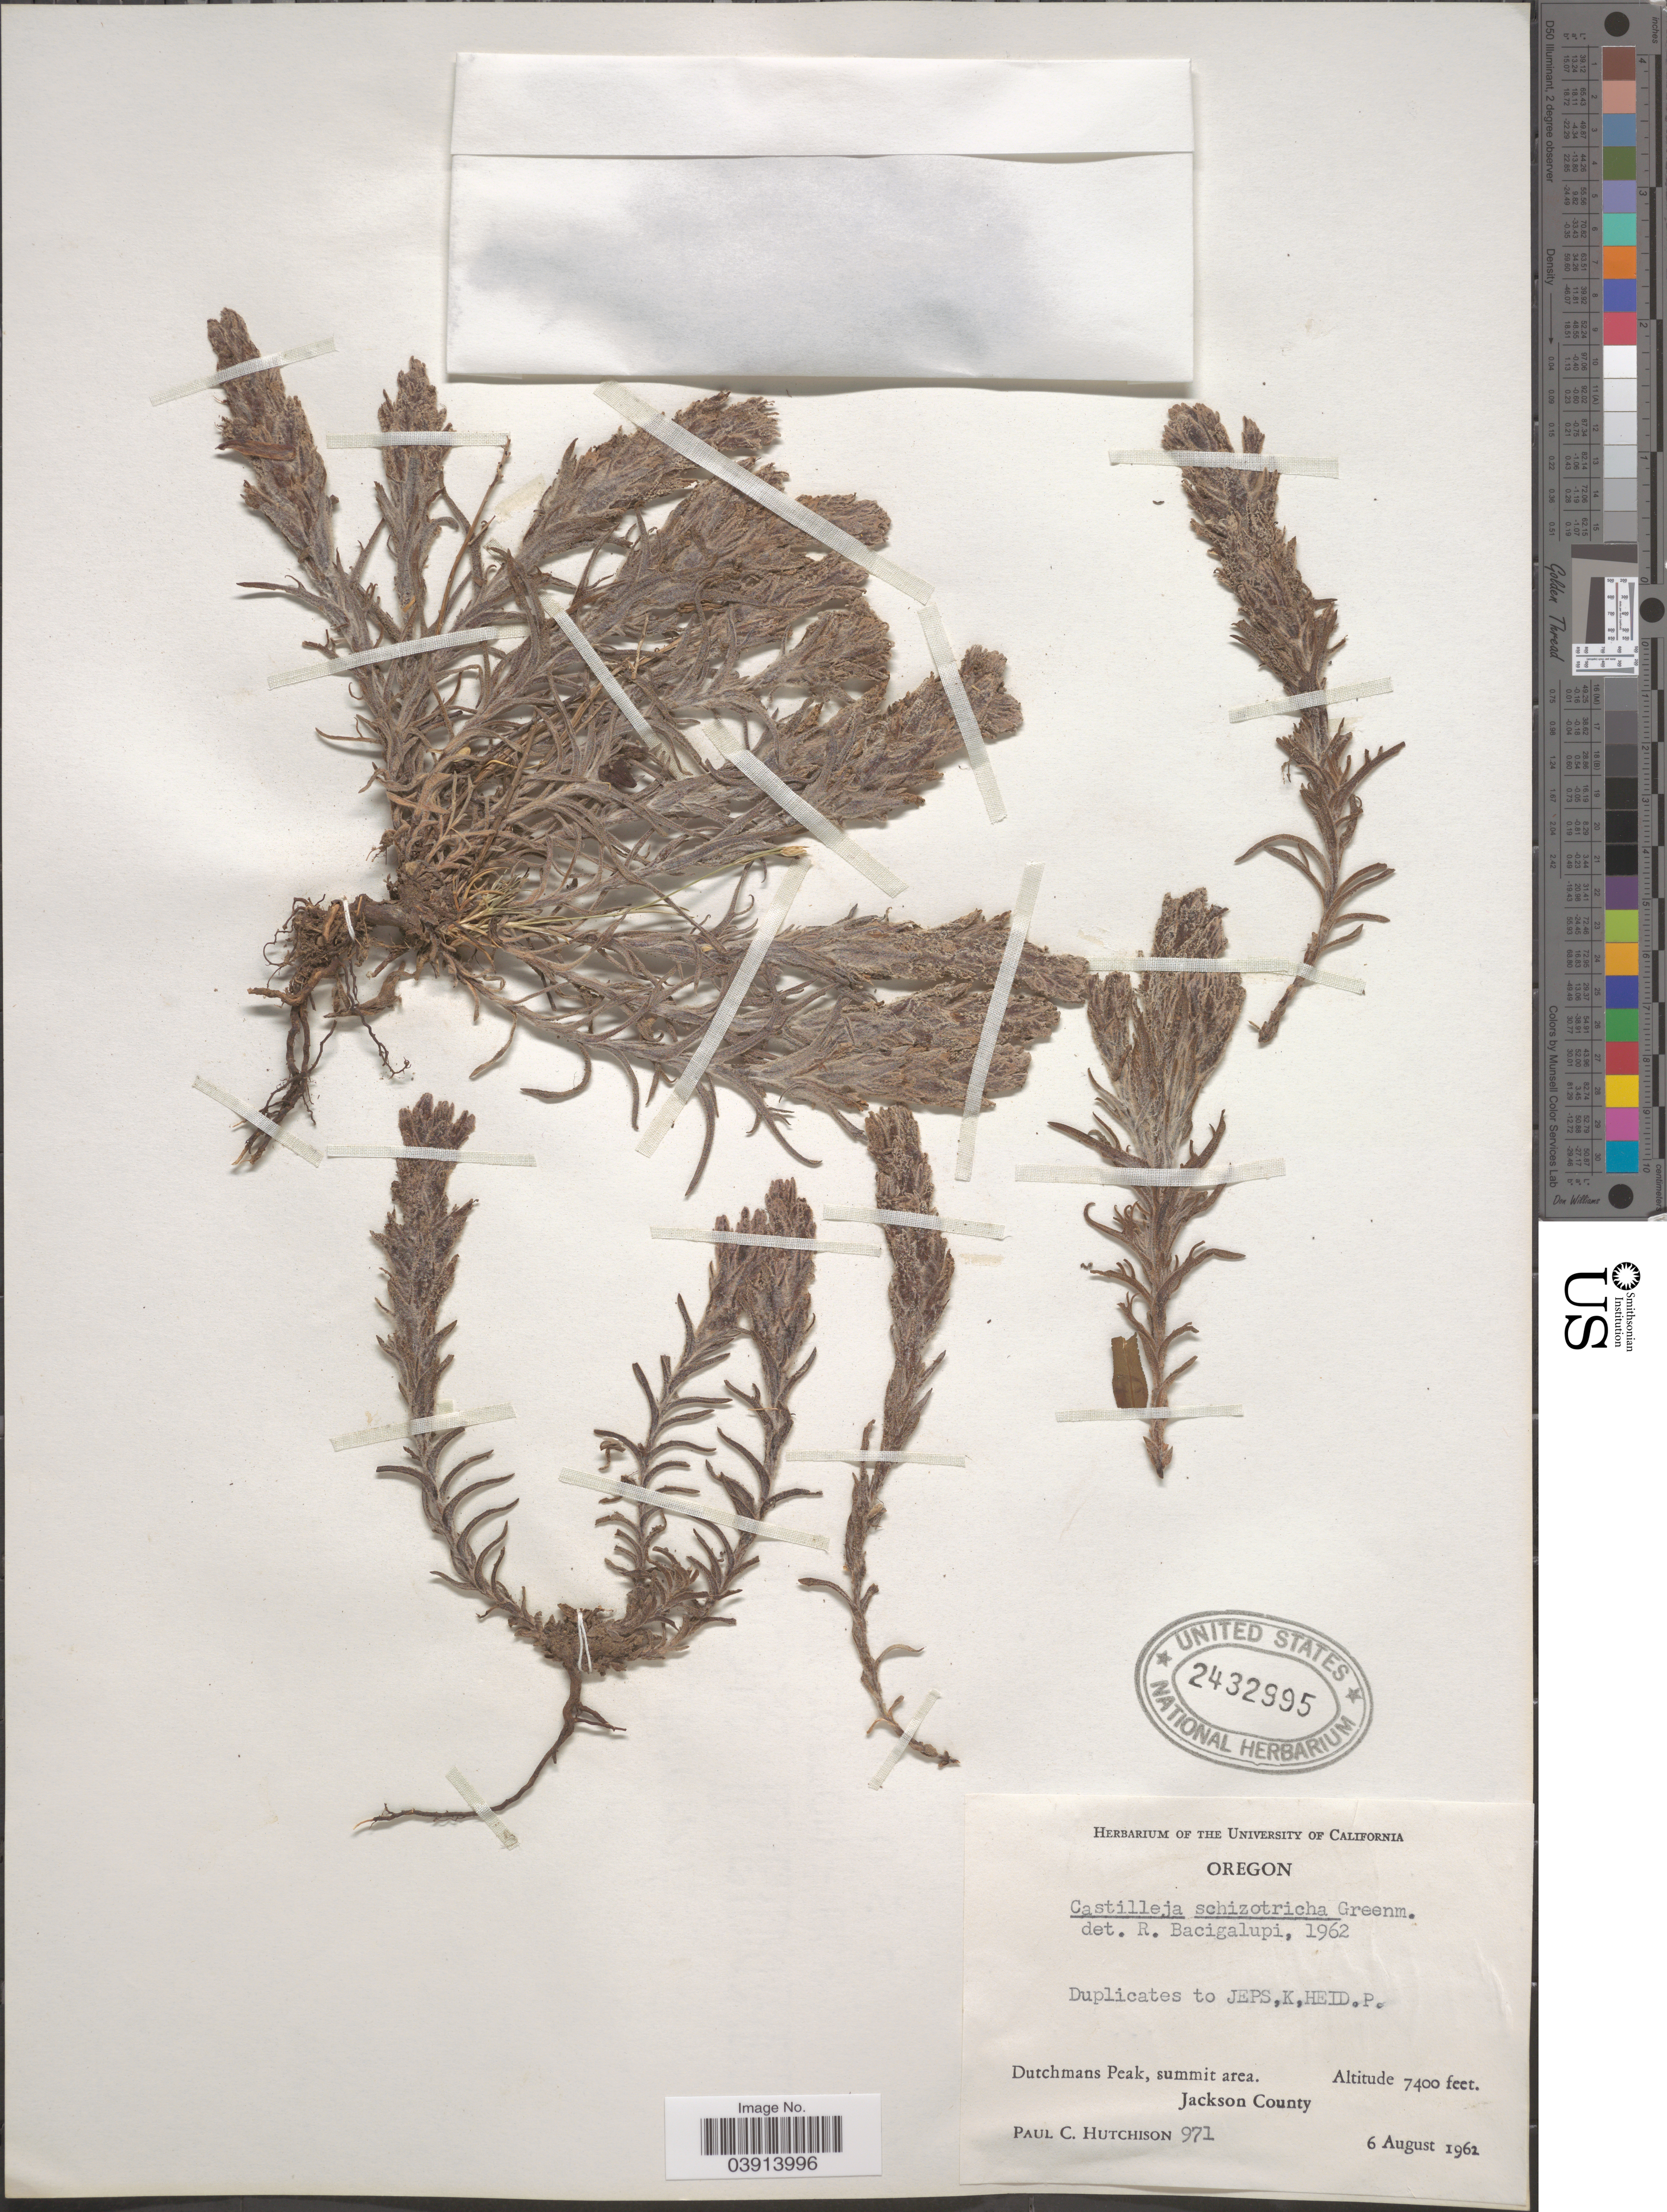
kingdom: Plantae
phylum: Tracheophyta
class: Magnoliopsida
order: Lamiales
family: Orobanchaceae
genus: Castilleja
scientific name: Castilleja schizotricha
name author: Greenm.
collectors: P. C. Hutchison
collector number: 971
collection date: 1962-08-06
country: United States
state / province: Oregon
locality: Dutchmans Peak, summit area. Jackson County.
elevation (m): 2256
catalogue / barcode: US 2432995